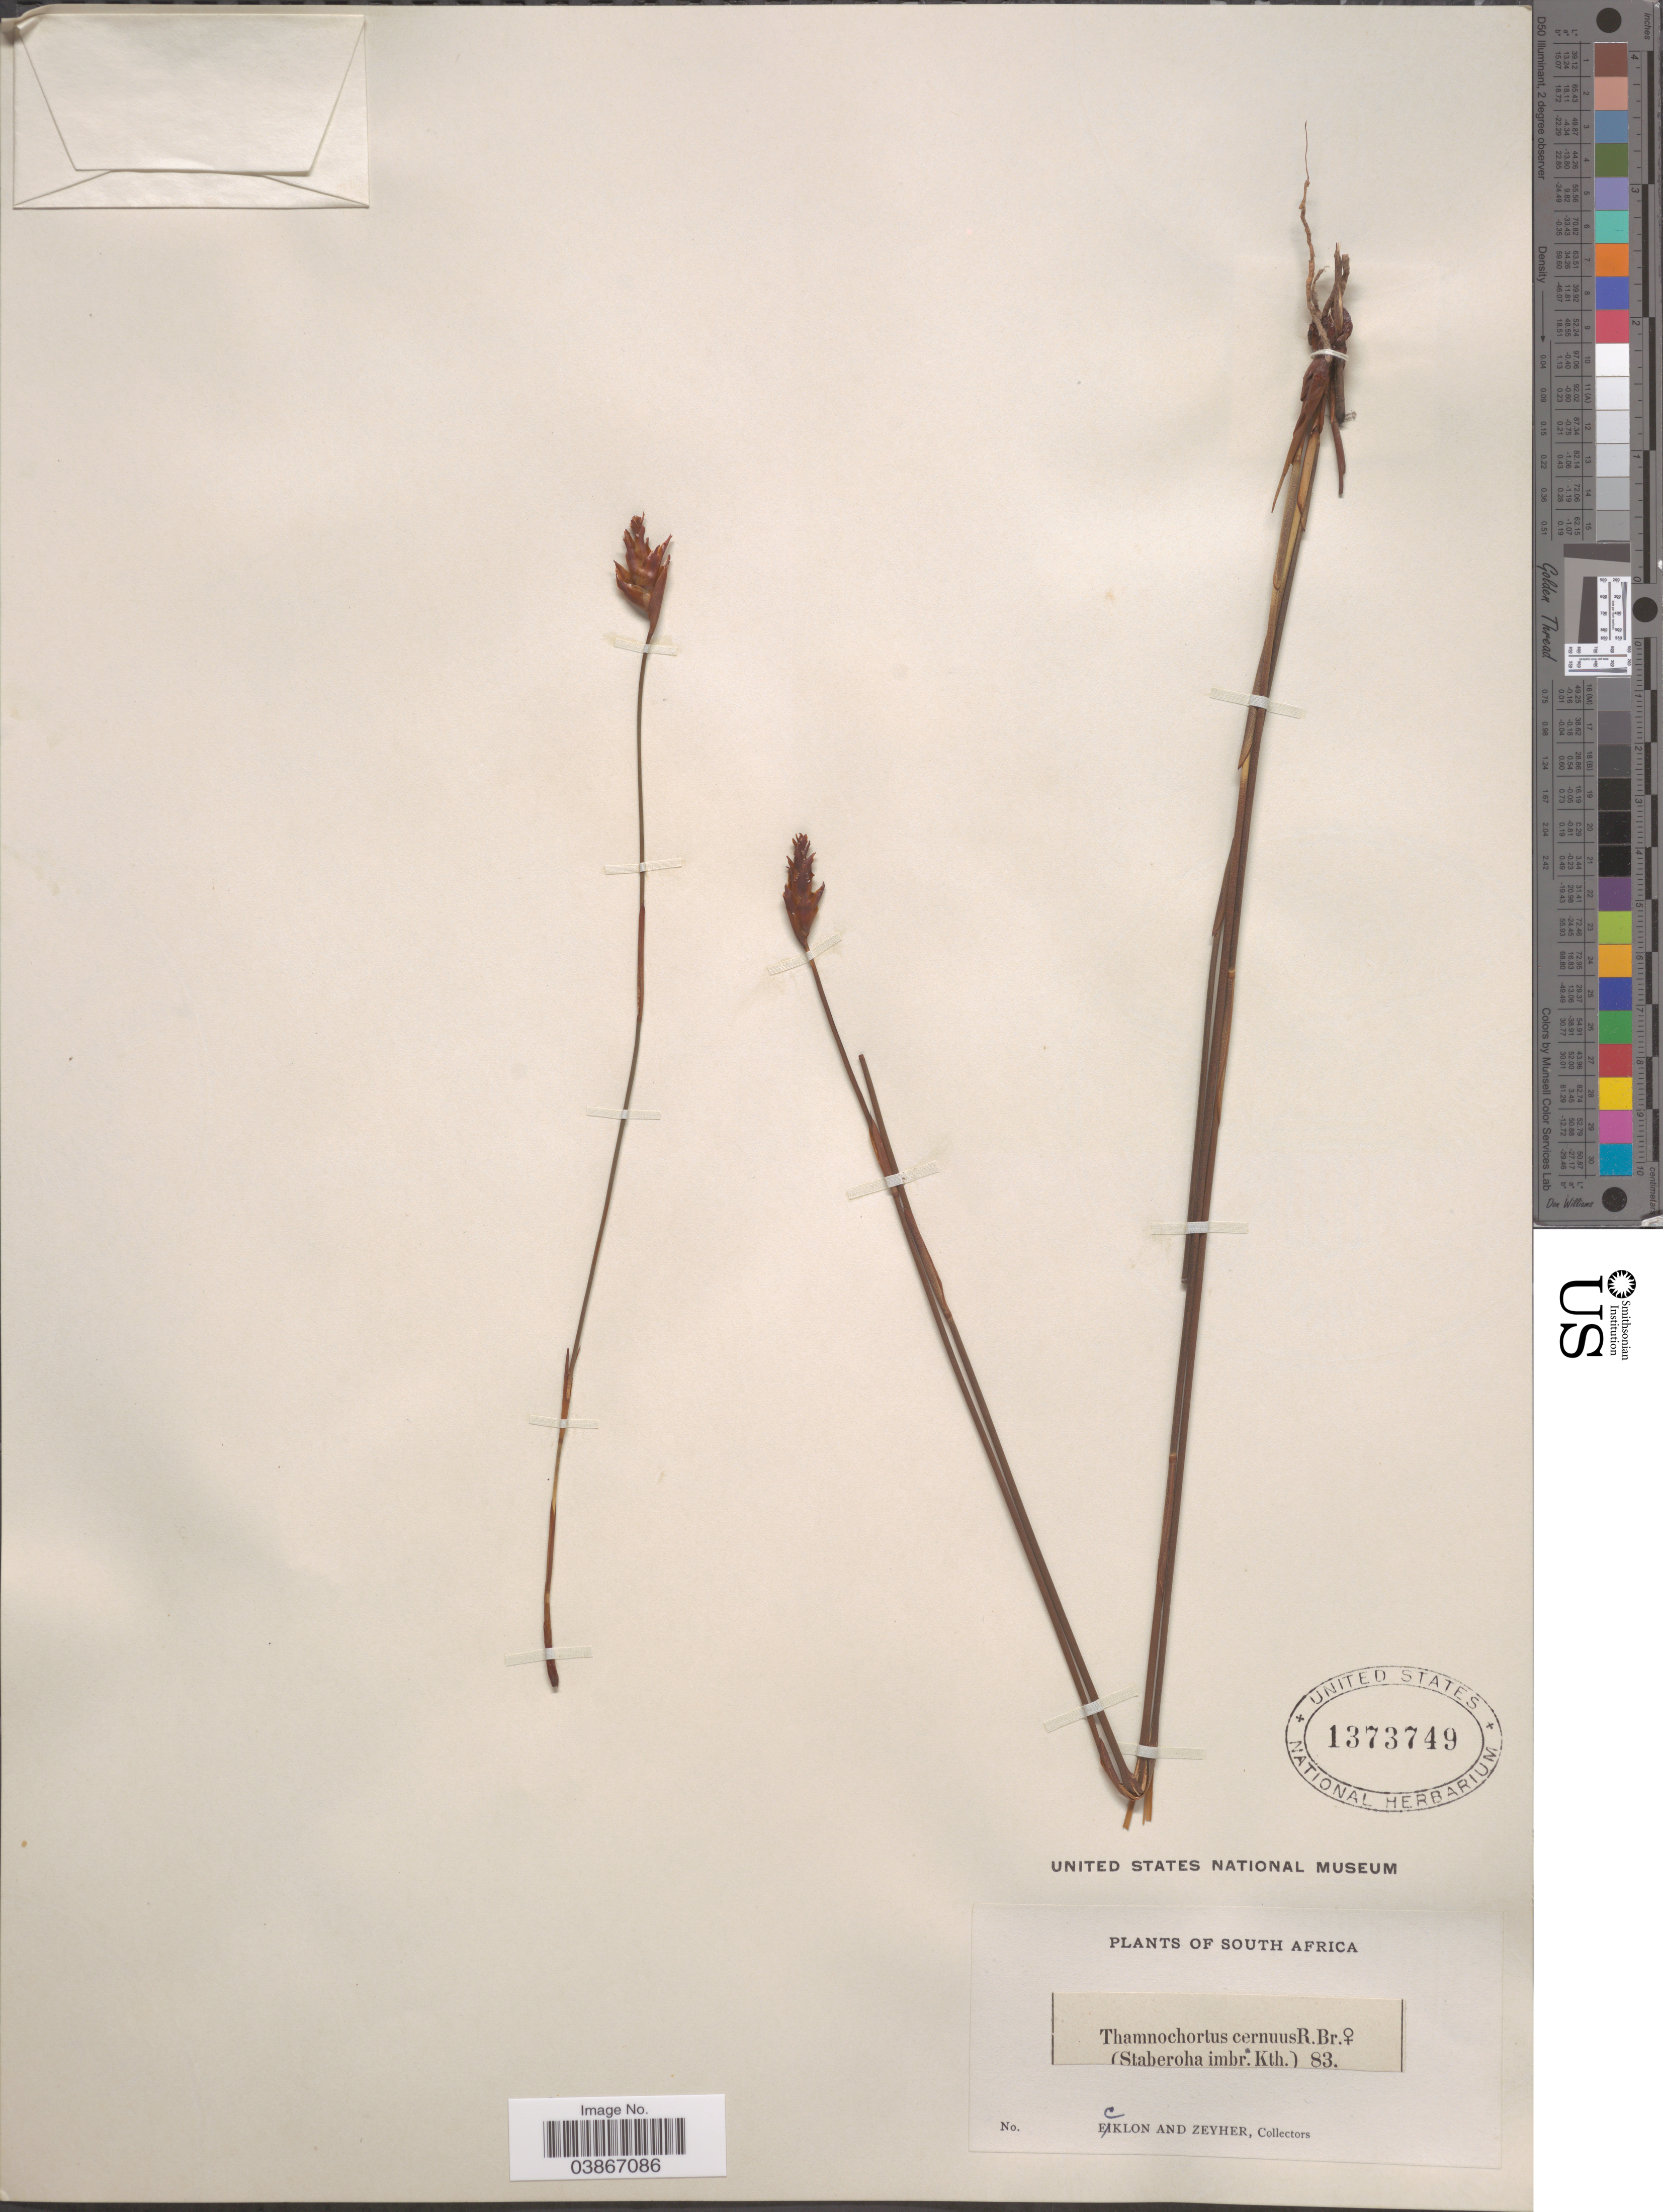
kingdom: Plantae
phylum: Tracheophyta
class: Liliopsida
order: Poales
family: Restionaceae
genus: Thamnochortus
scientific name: Thamnochortus cernuus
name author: (L. f.) Kunth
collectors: -. Ecklon & -. Zeyher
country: South Africa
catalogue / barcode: US 1373749